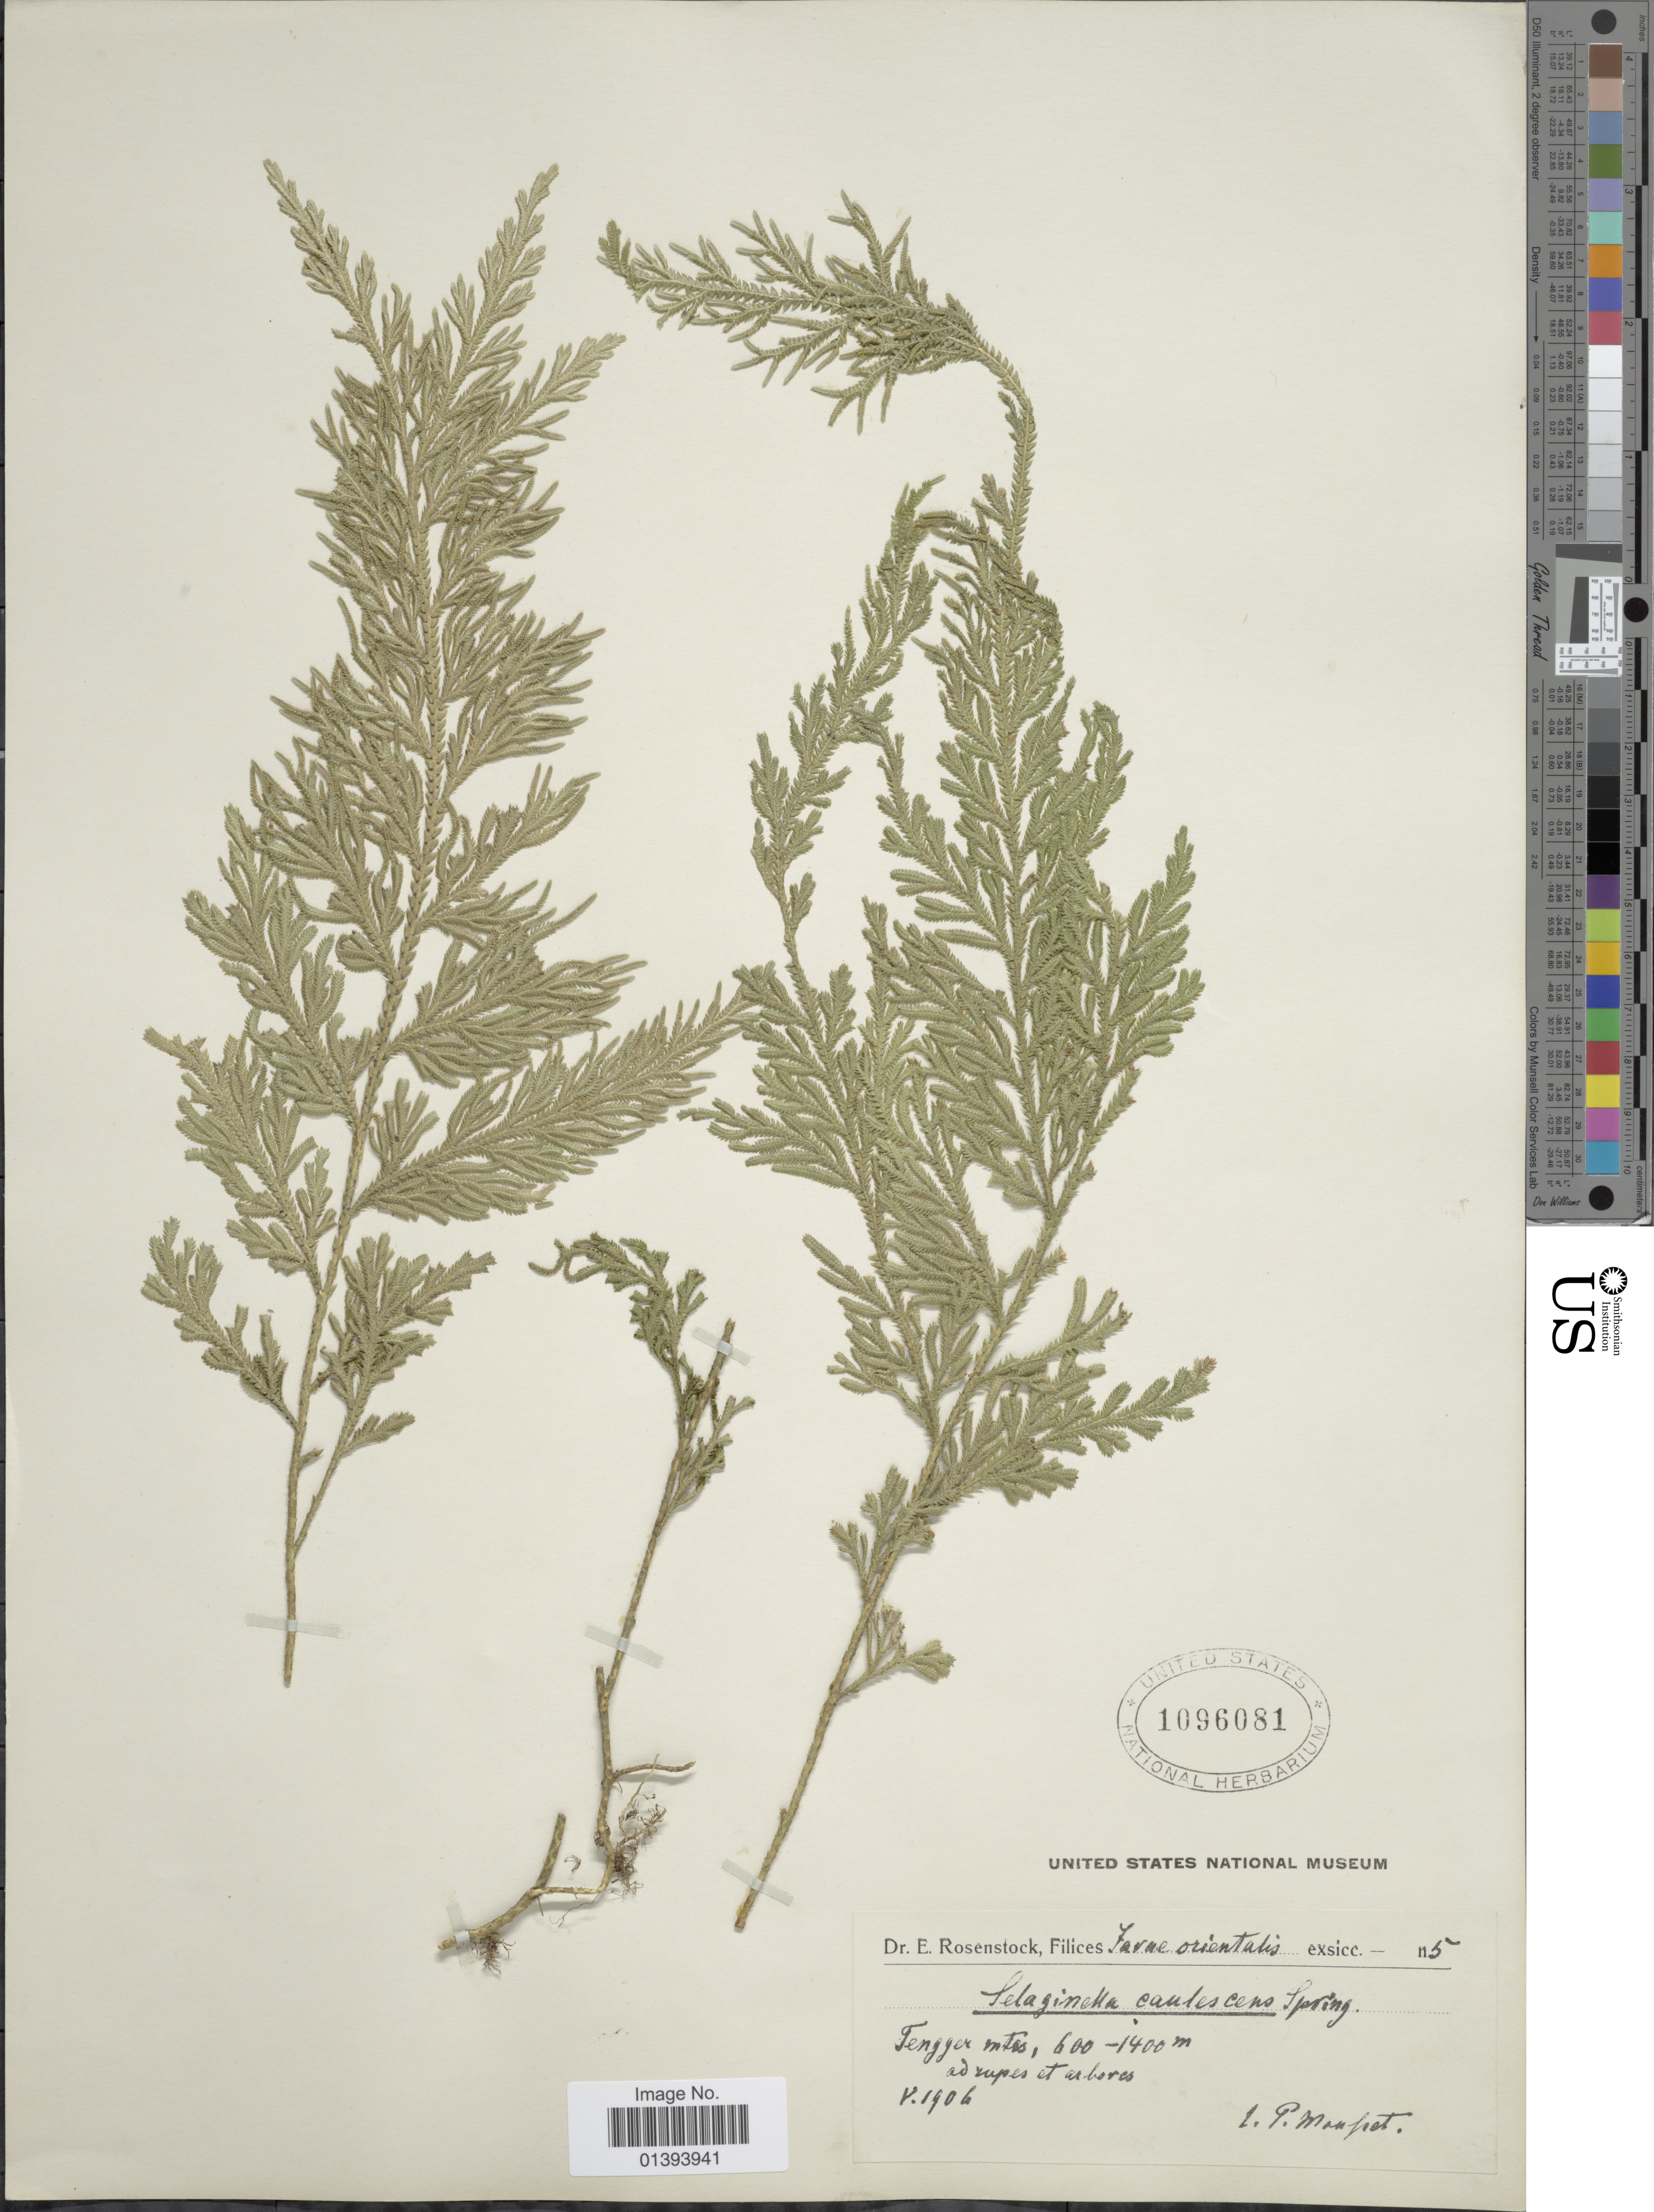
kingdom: Plantae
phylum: Tracheophyta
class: Lycopodiopsida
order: Selaginellales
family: Selaginellaceae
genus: Selaginella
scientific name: Selaginella involvens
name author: (Sw.) Spring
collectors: J. Mousset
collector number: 5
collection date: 1906-05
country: Indonesia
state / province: Java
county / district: Jawa Timur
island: Java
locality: Farae orientalis, Tengger mtns, ad rupes et arbores [interpreted]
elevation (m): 600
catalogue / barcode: US 1096081